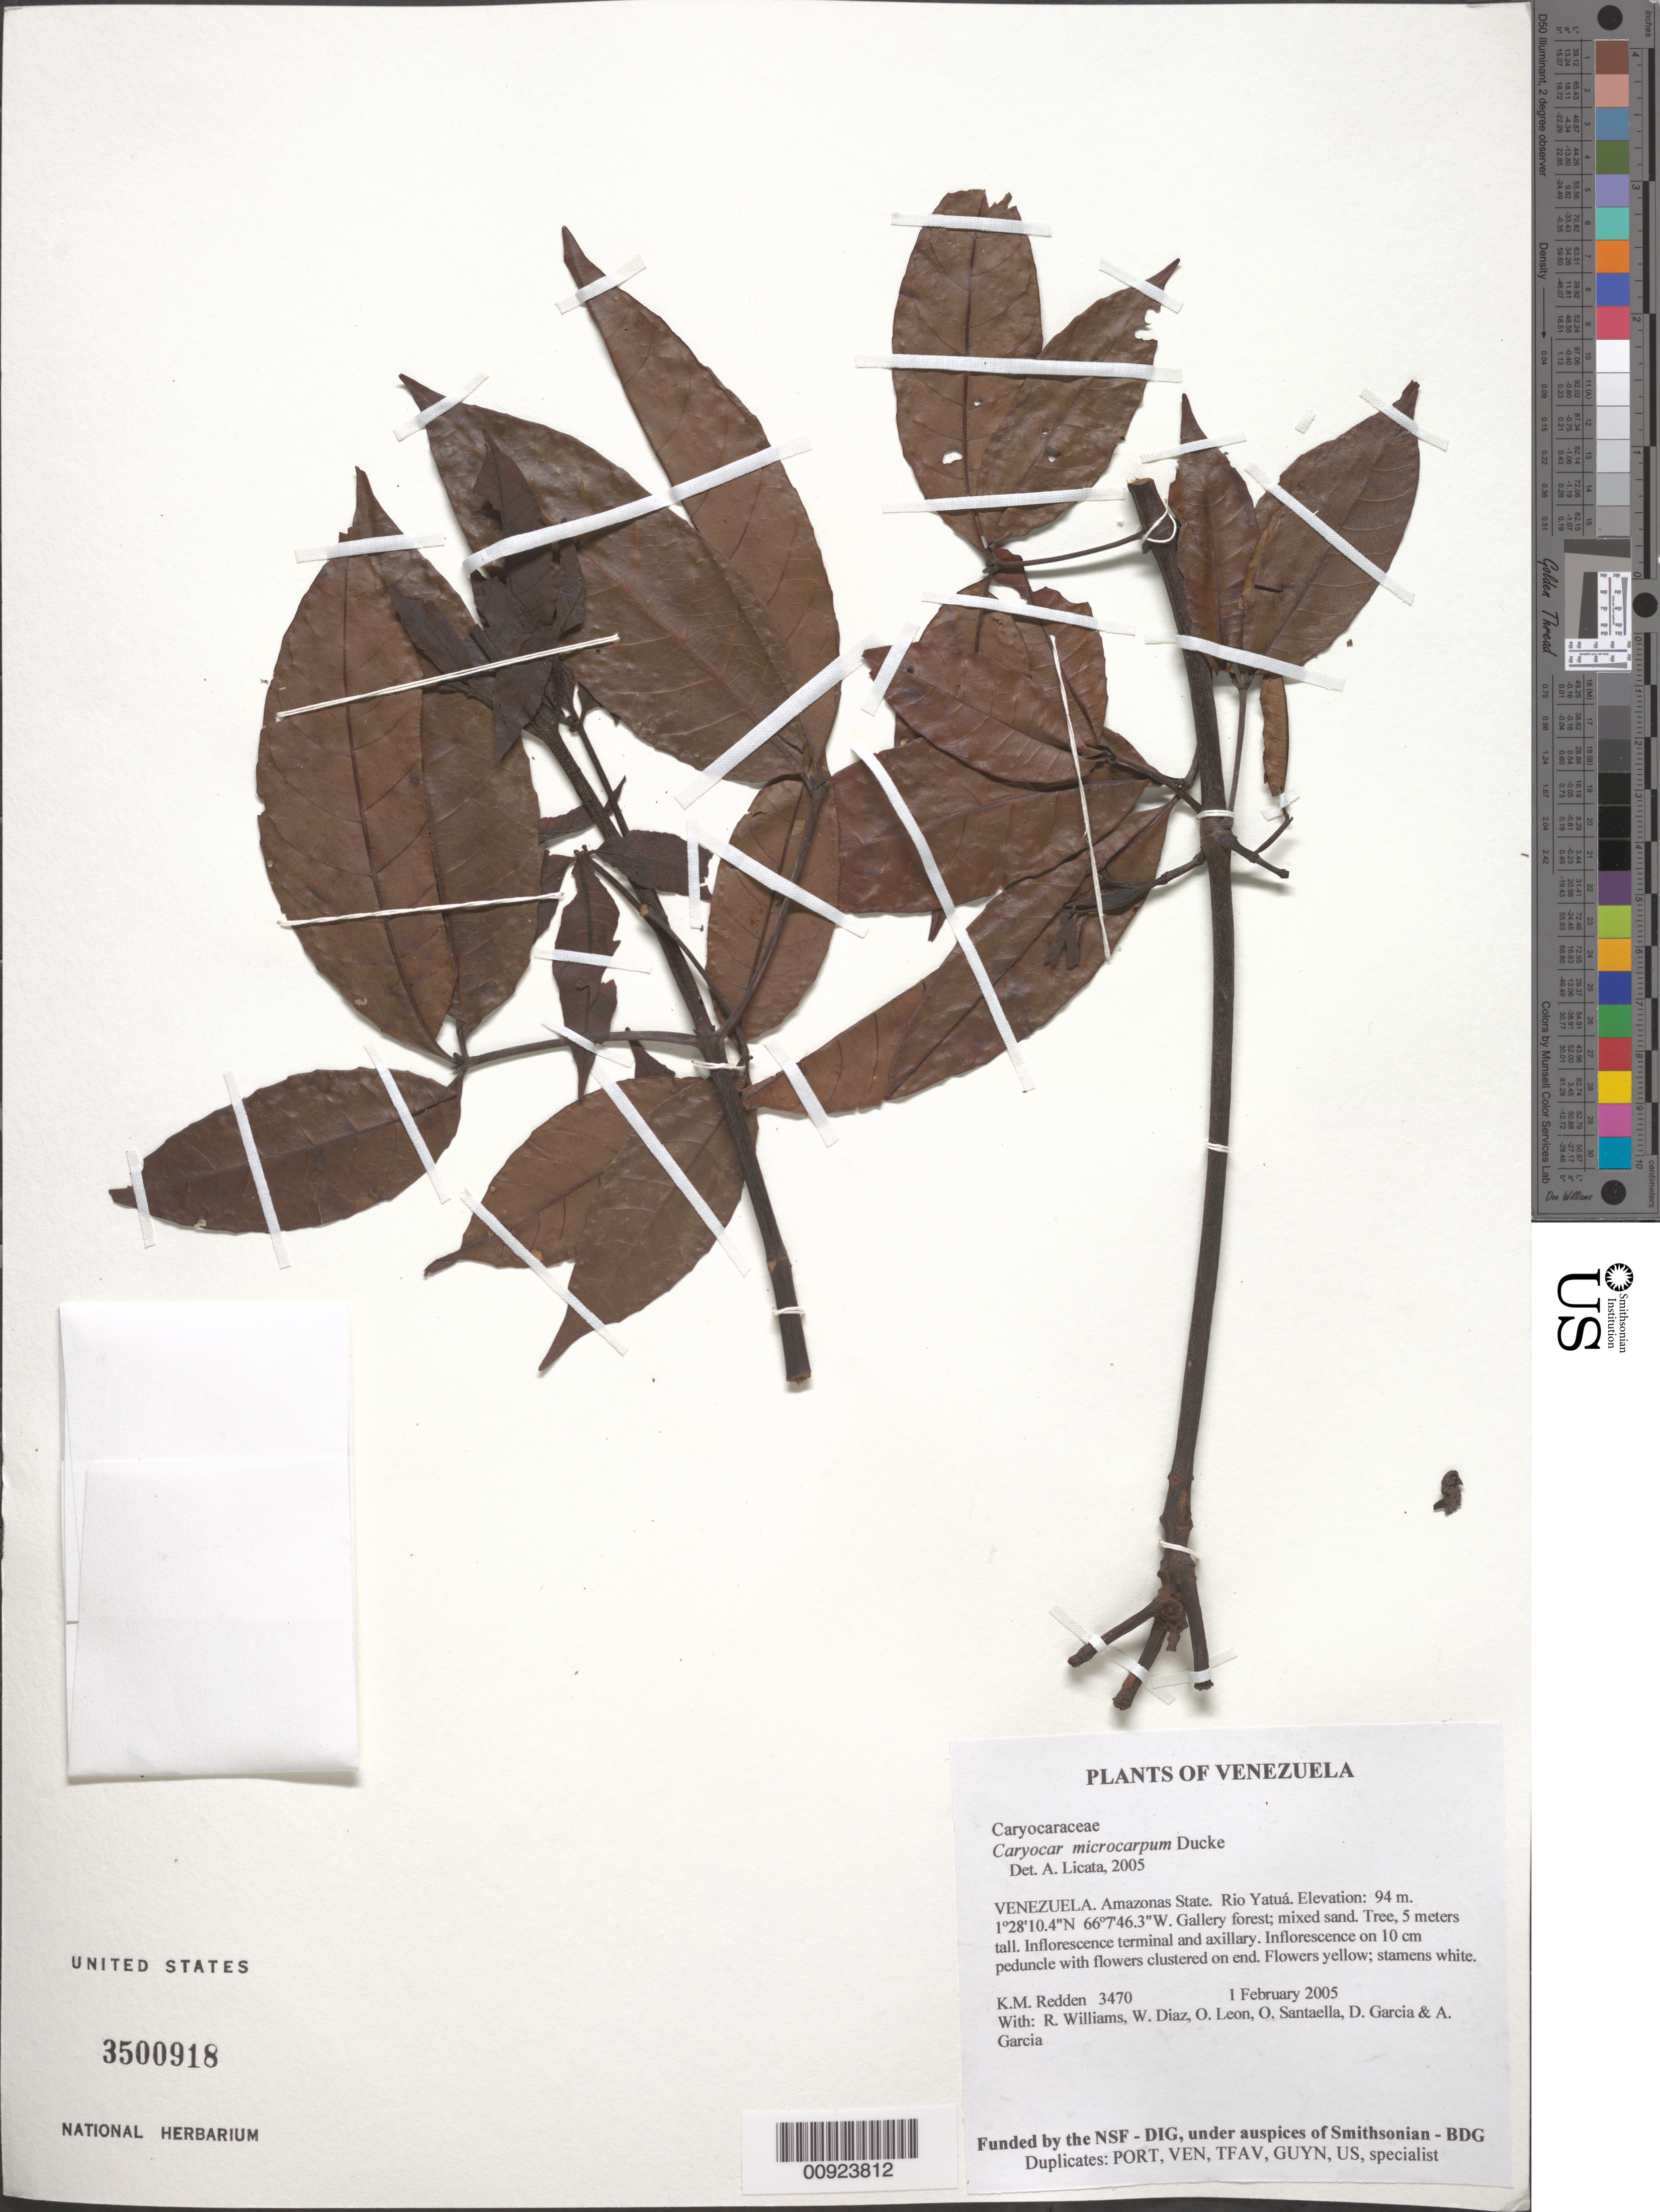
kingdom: Plantae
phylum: Tracheophyta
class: Magnoliopsida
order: Malpighiales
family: Caryocaraceae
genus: Caryocar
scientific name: Caryocar microcarpum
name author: Ducke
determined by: Licata, A., (PORT), Univ. Nac. Exp. de los Llanos Ezequiel Zamora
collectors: K. M. Redden, R. Williams, W. Díaz P., O. León, O. Santaella, D. Garcia & A. Garcia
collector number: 3470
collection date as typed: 1 February 2005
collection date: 2005-02-01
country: Venezuela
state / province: Amazonas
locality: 13 - Rio Yatuá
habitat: Gallery forest; mixed sand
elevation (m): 94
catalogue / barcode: US 3500918